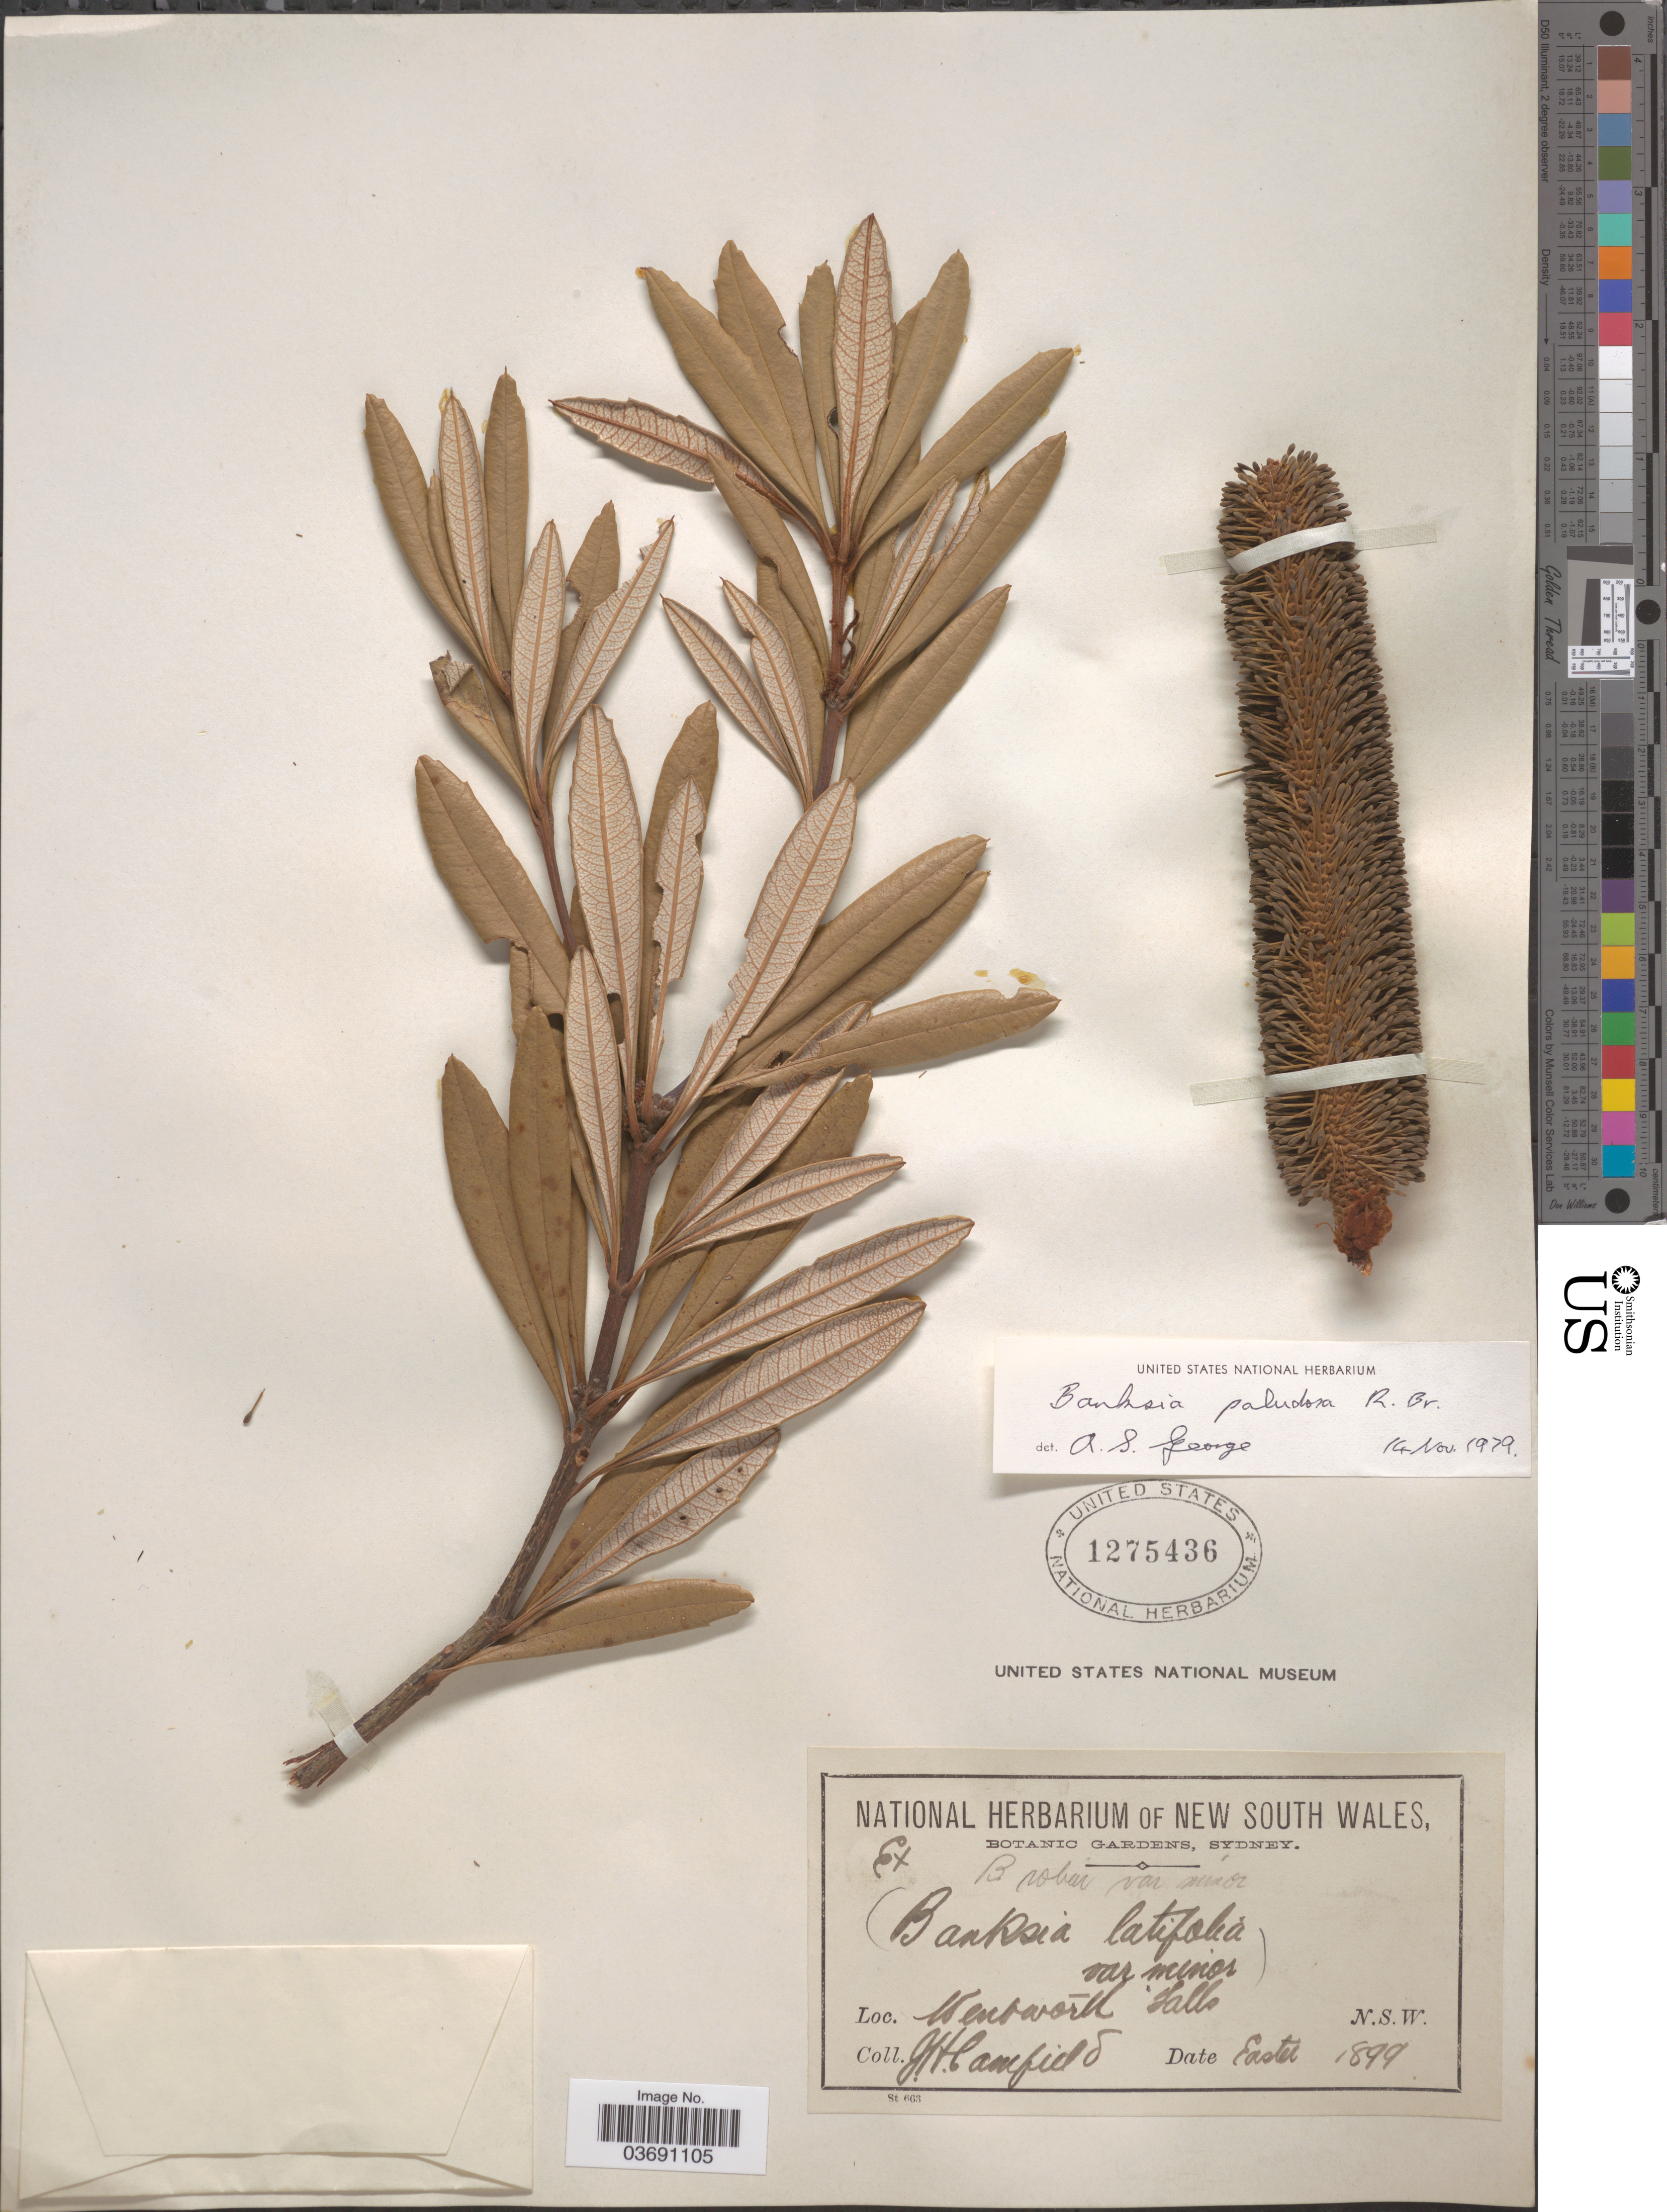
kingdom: Plantae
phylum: Tracheophyta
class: Magnoliopsida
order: Proteales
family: Proteaceae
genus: Banksia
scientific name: Banksia paludosa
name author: R. Br.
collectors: J. Camfield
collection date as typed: Easter 1899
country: Australia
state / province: New South Wales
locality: Wentworth Falls.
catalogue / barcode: US 1275436